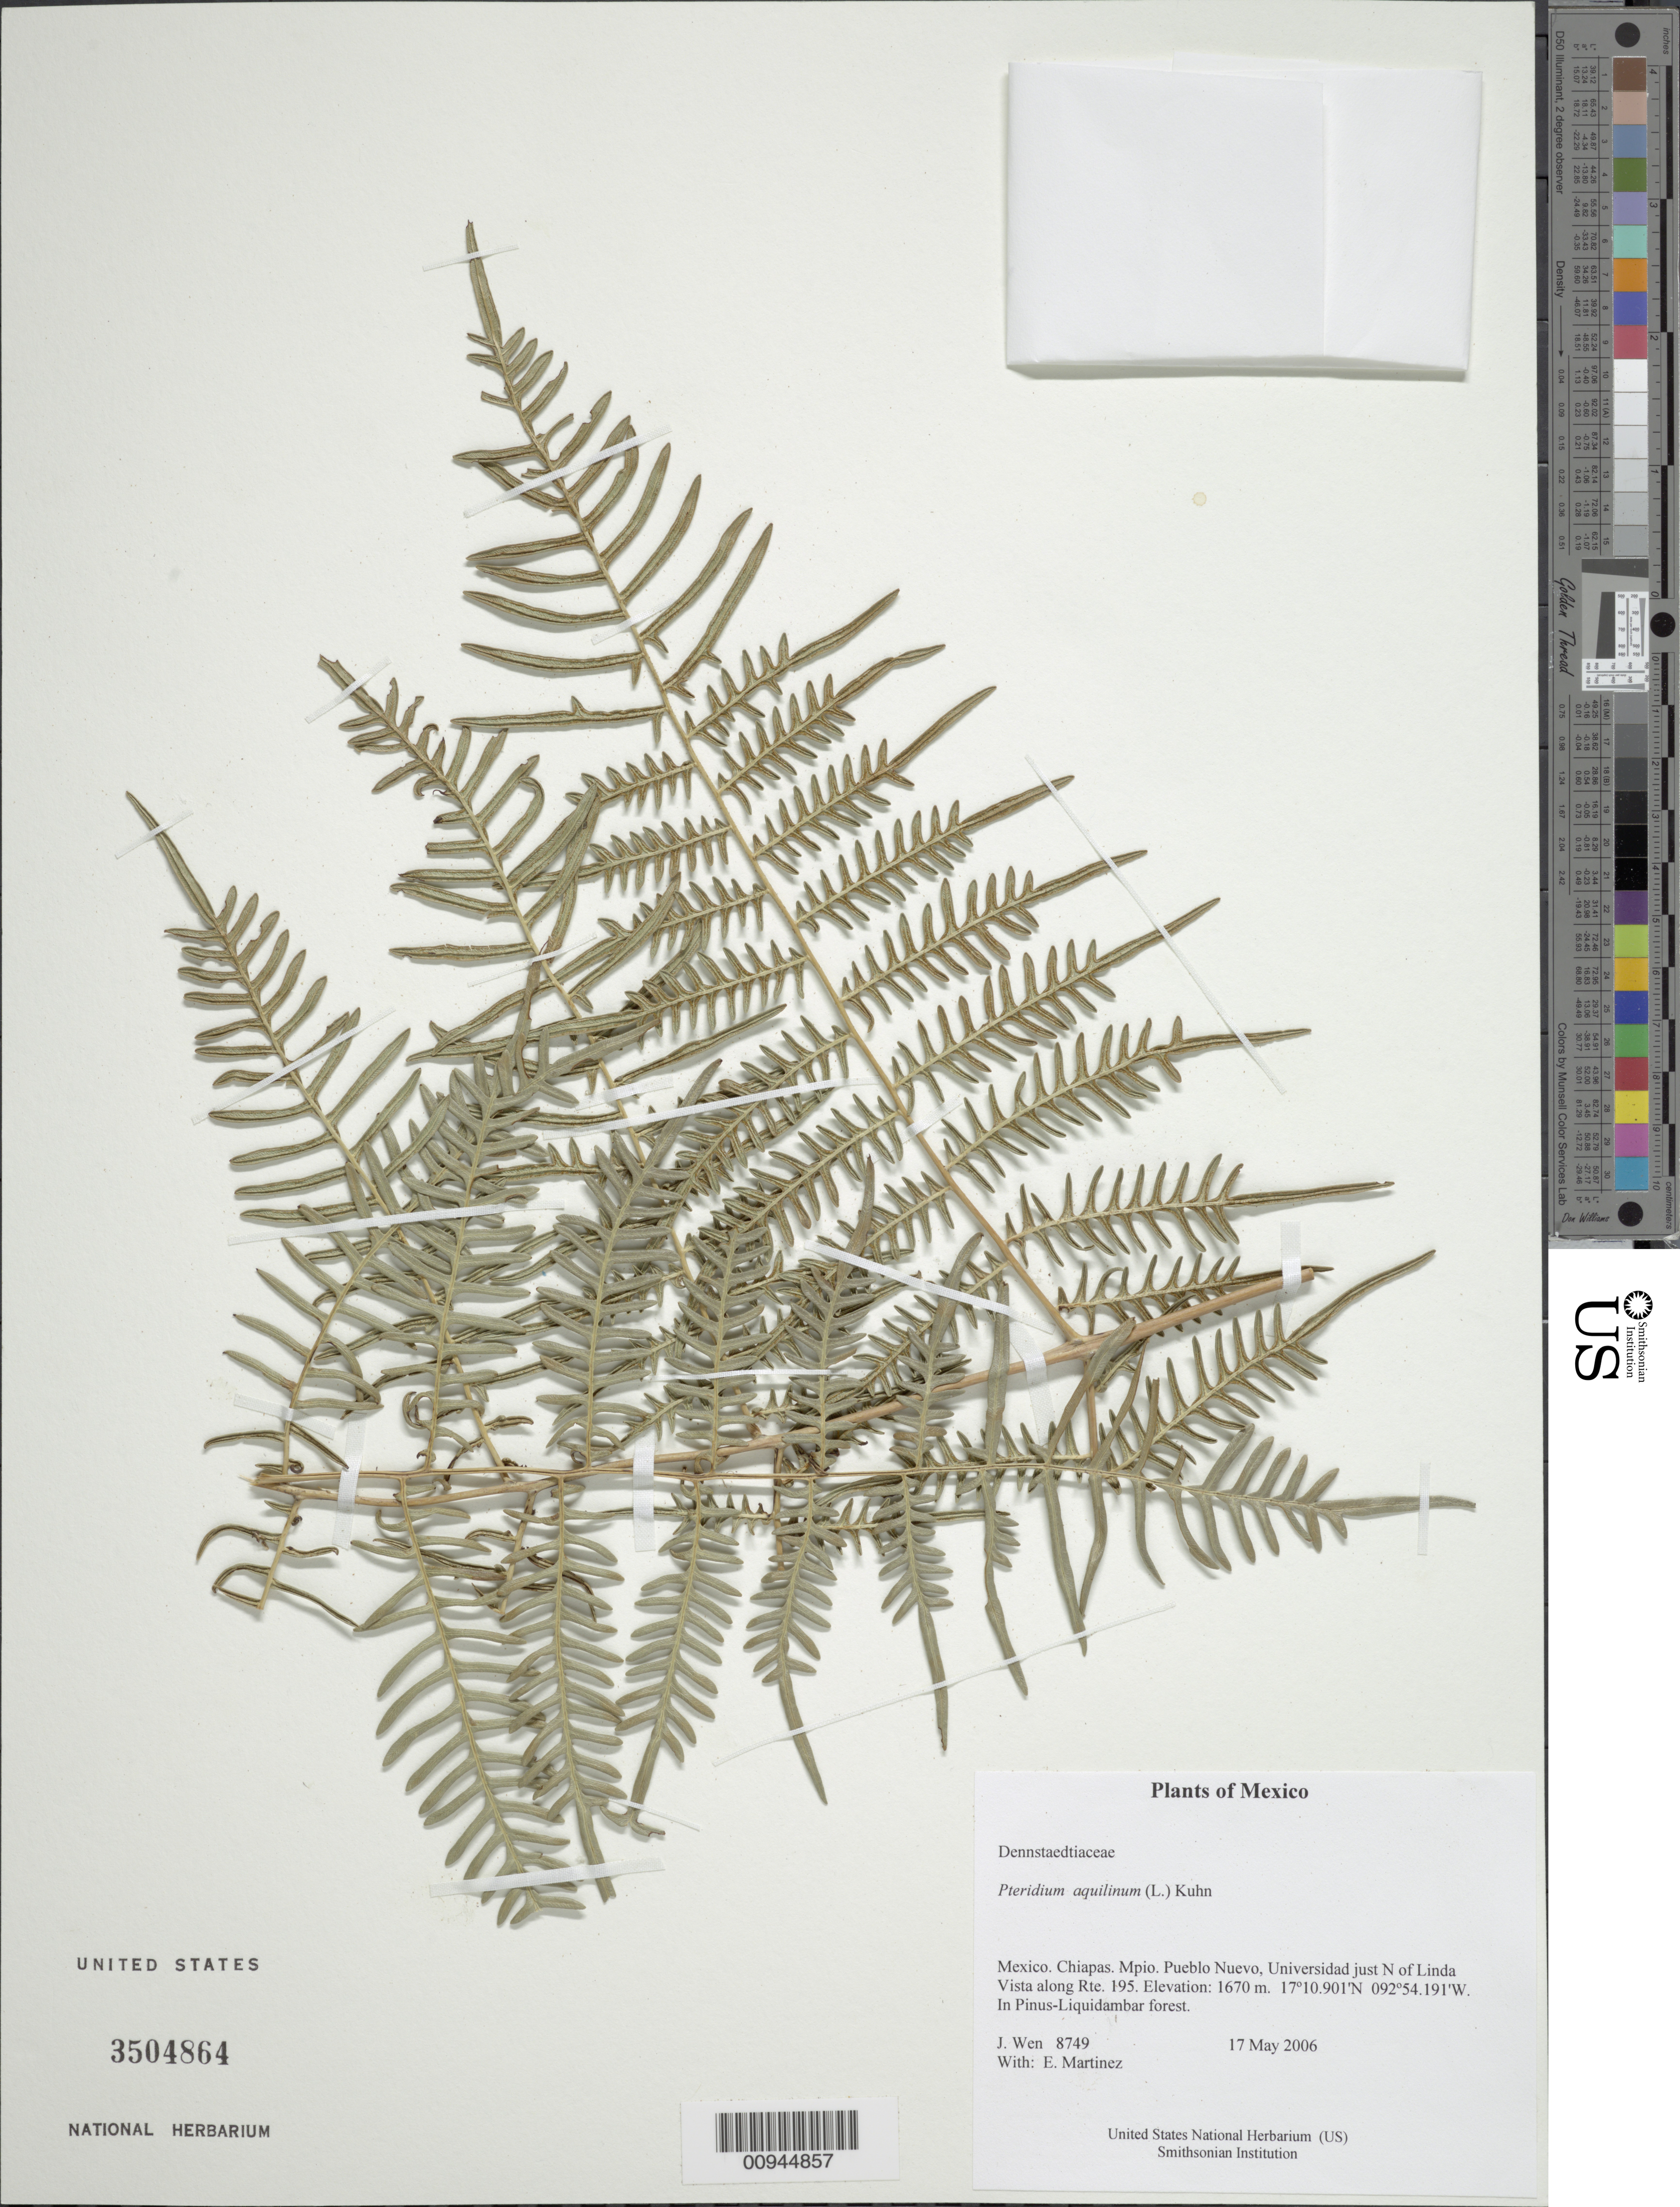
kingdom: Plantae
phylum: Tracheophyta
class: Polypodiopsida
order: Polypodiales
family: Dennstaedtiaceae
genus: Pteridium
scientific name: Pteridium aquilinum var. arachnoideum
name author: (Kaulf.) Herter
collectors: J. Wen & E. Martínez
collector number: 8749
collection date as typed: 17 May 2006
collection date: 2006-05-17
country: Mexico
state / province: Chiapas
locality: Mpio. Pueblo Nuevo, Universidad just N of Linda Vista along Rte. 195.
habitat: In Pinus-Liquidambar forest.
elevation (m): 1670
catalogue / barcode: US 3514864